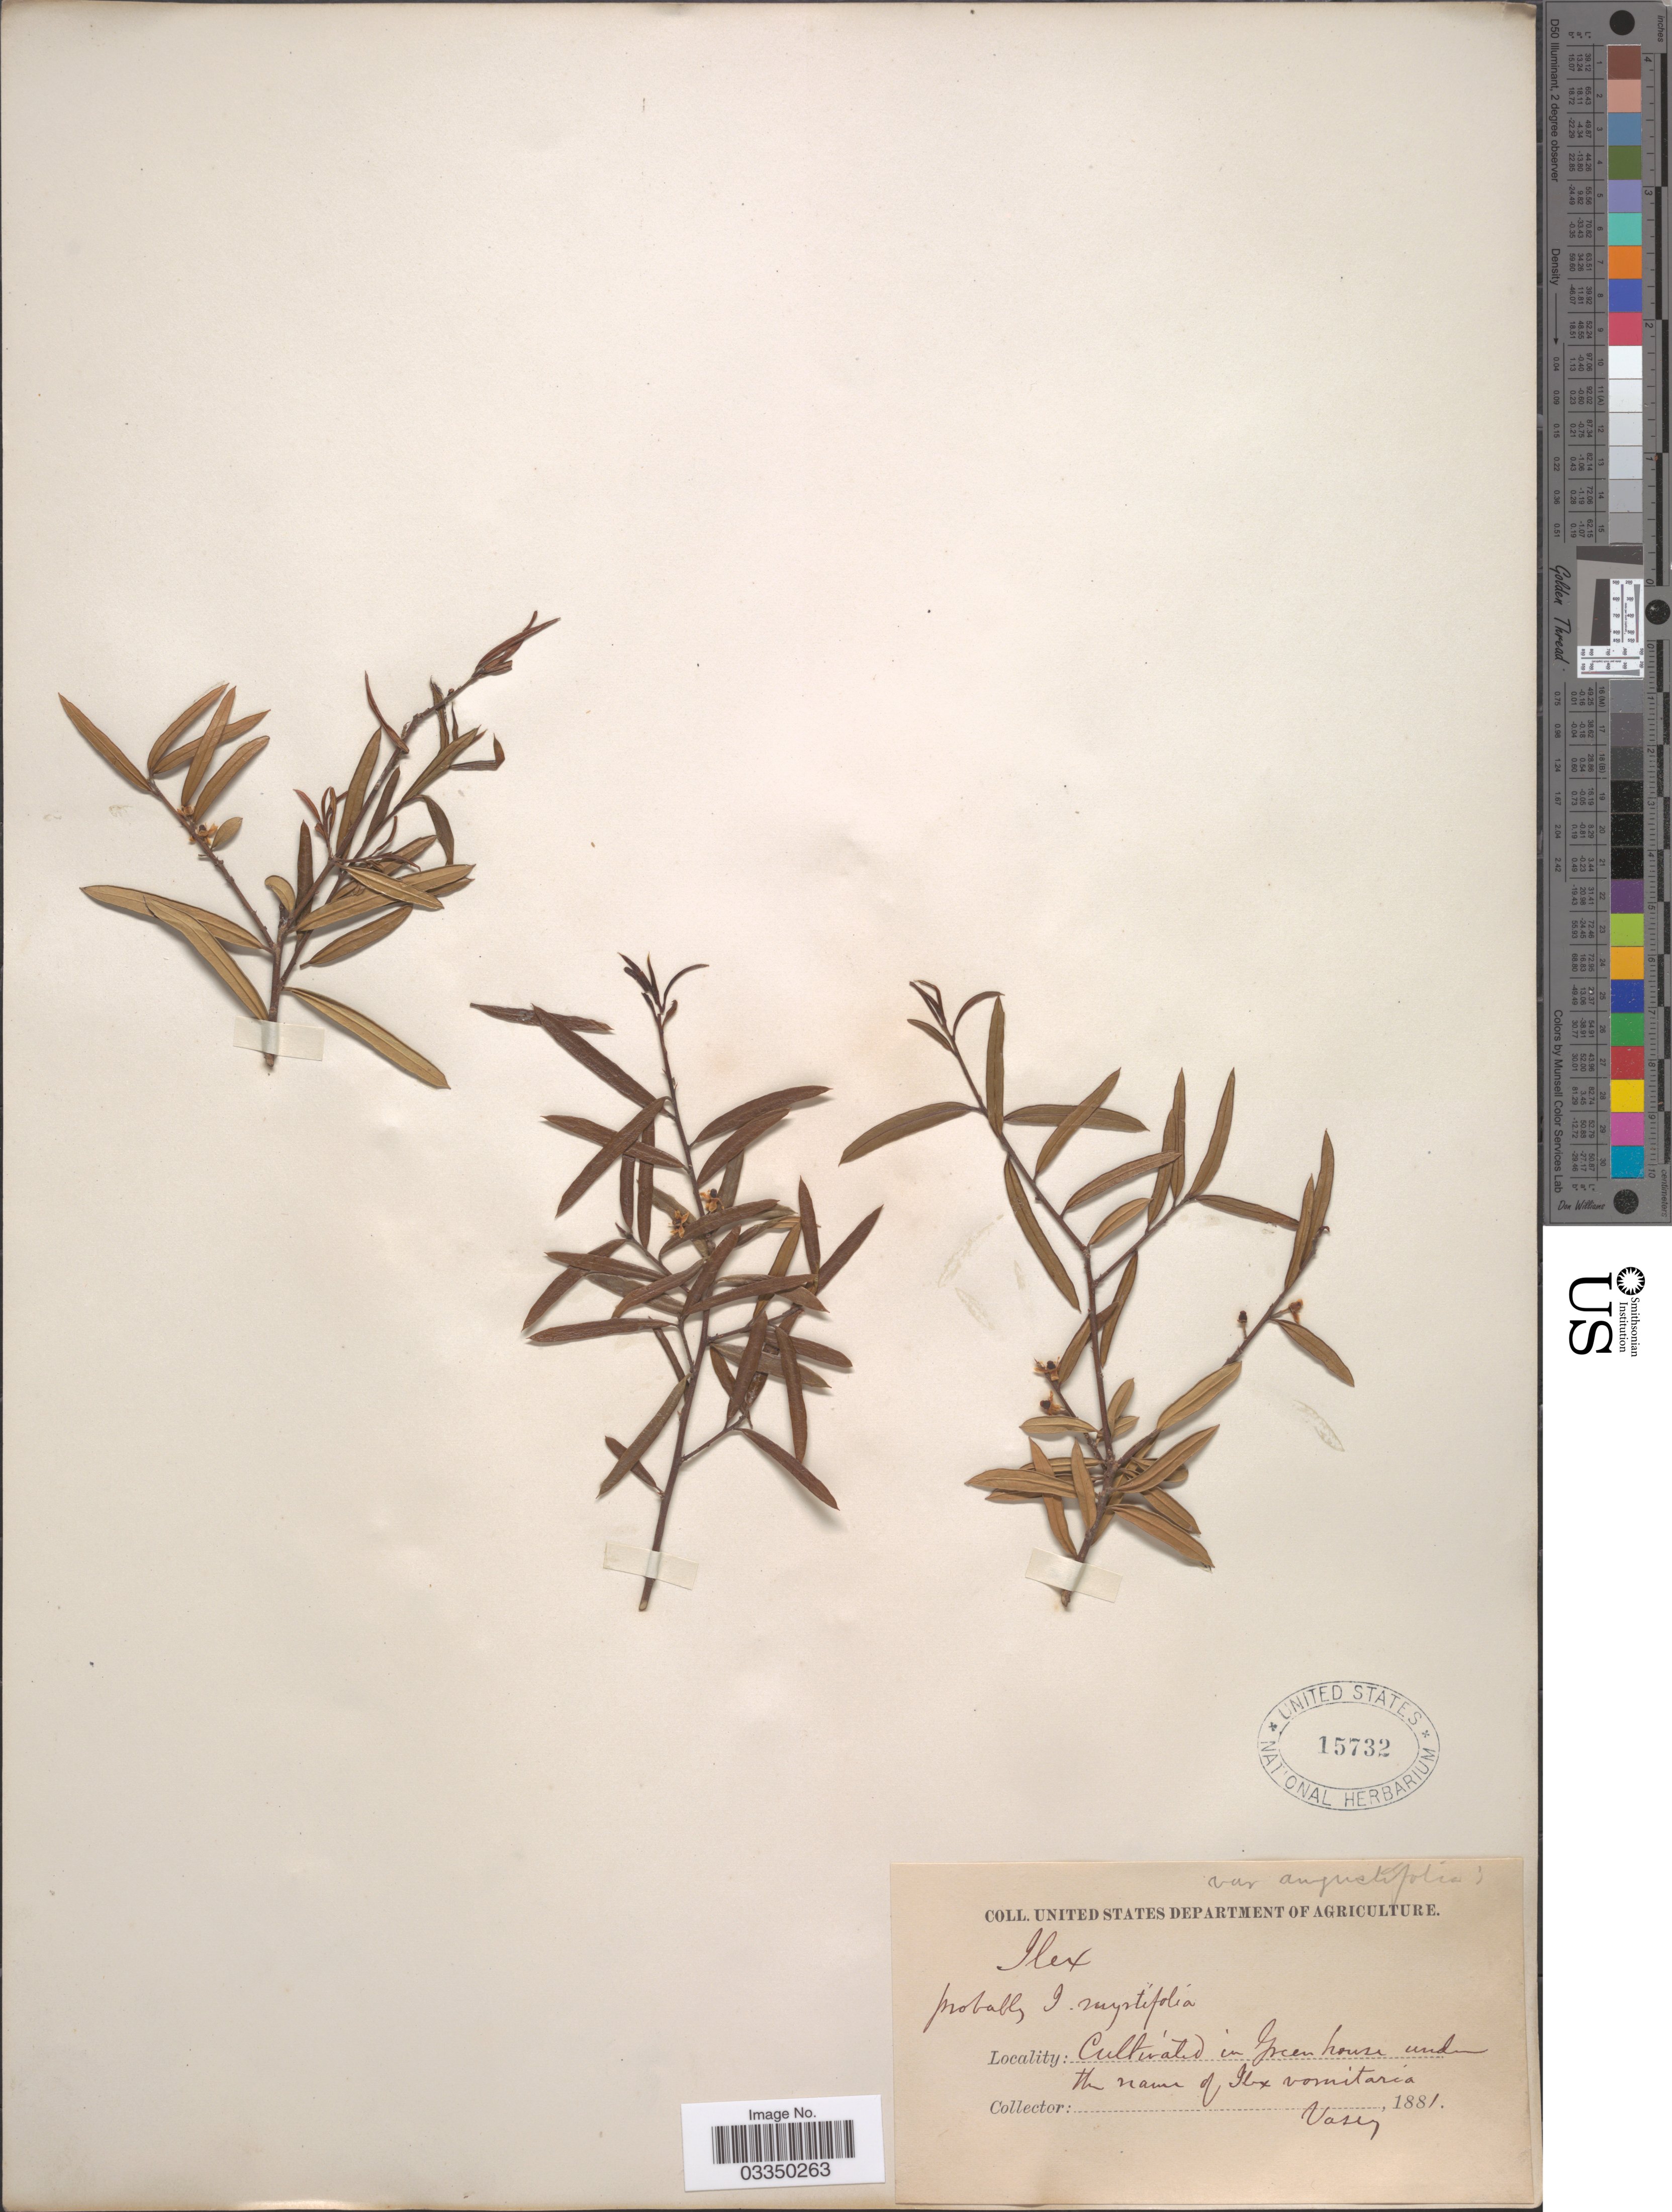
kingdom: Plantae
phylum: Tracheophyta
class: Magnoliopsida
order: Aquifoliales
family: Aquifoliaceae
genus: Ilex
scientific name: Ilex myrtifolia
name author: Walter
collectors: Vasey, --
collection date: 1881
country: United States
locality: In Green house.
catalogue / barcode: US 15732